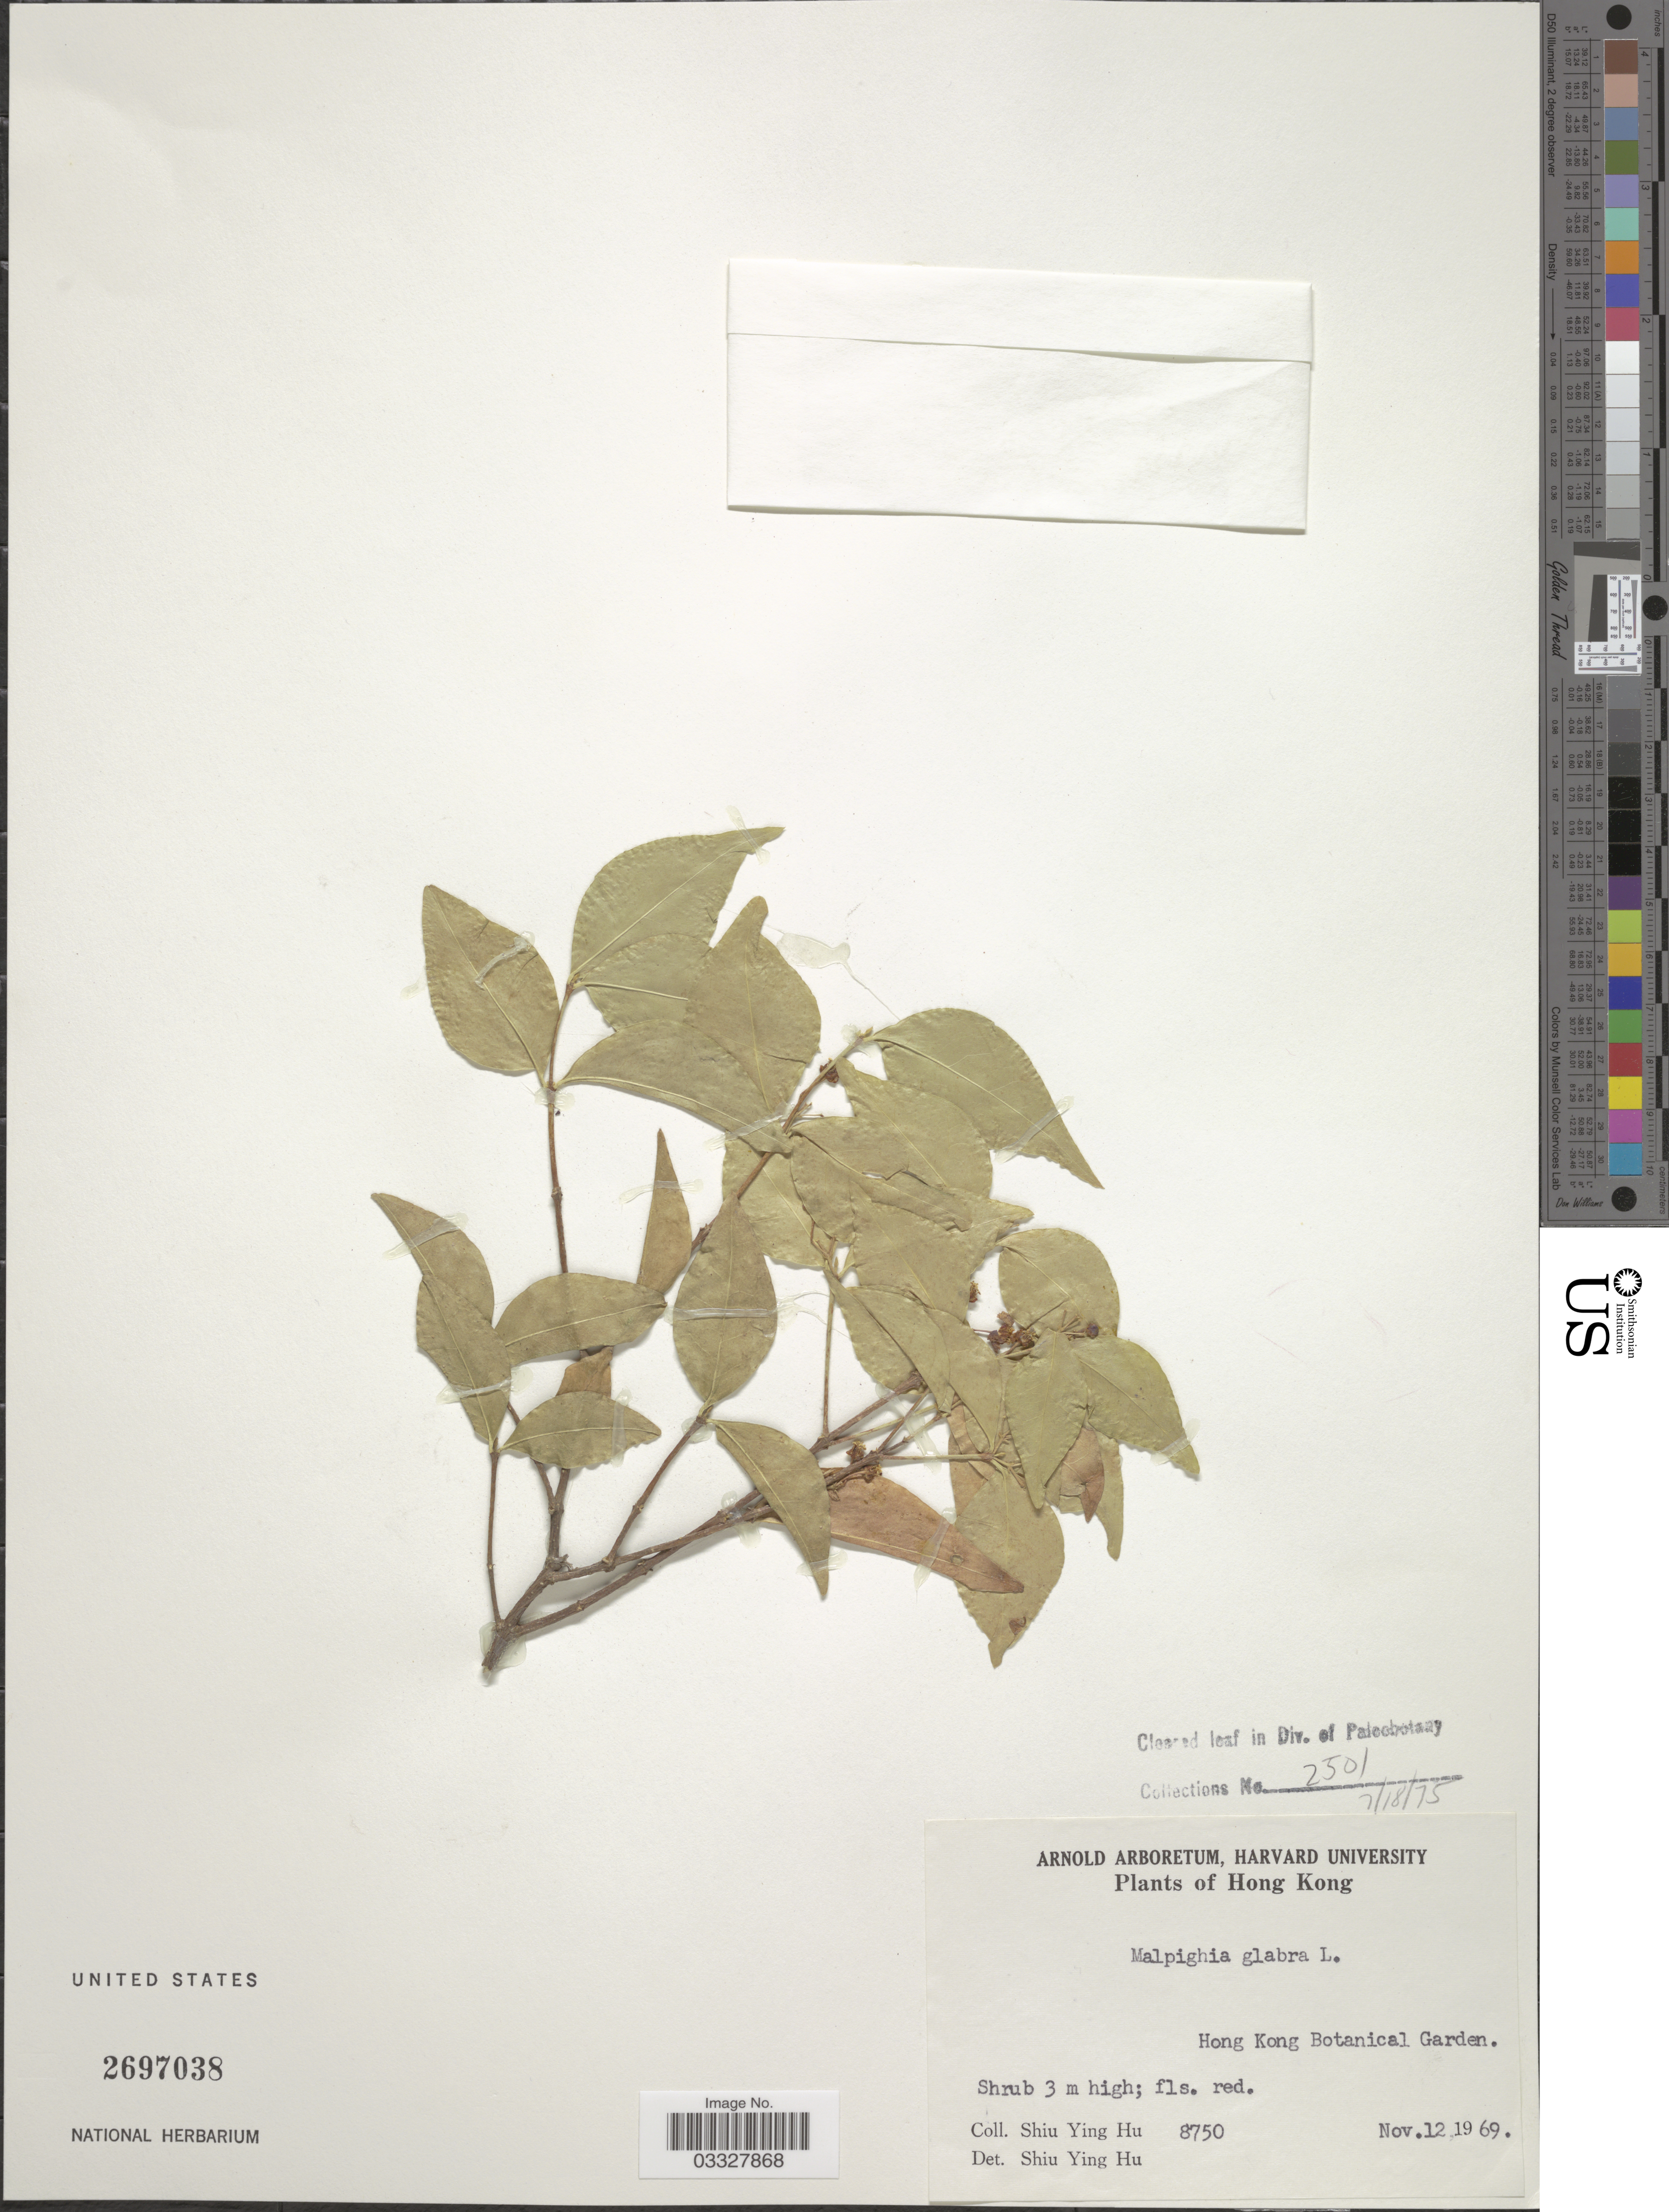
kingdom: Plantae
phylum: Tracheophyta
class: Magnoliopsida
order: Malpighiales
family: Malpighiaceae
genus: Malpighia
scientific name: Malpighia glabra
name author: L.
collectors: S. Y. Hu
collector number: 8750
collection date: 1969-11-12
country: China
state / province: Hong Kong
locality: Hong Kong Botanical Garden.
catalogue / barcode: US 2697038